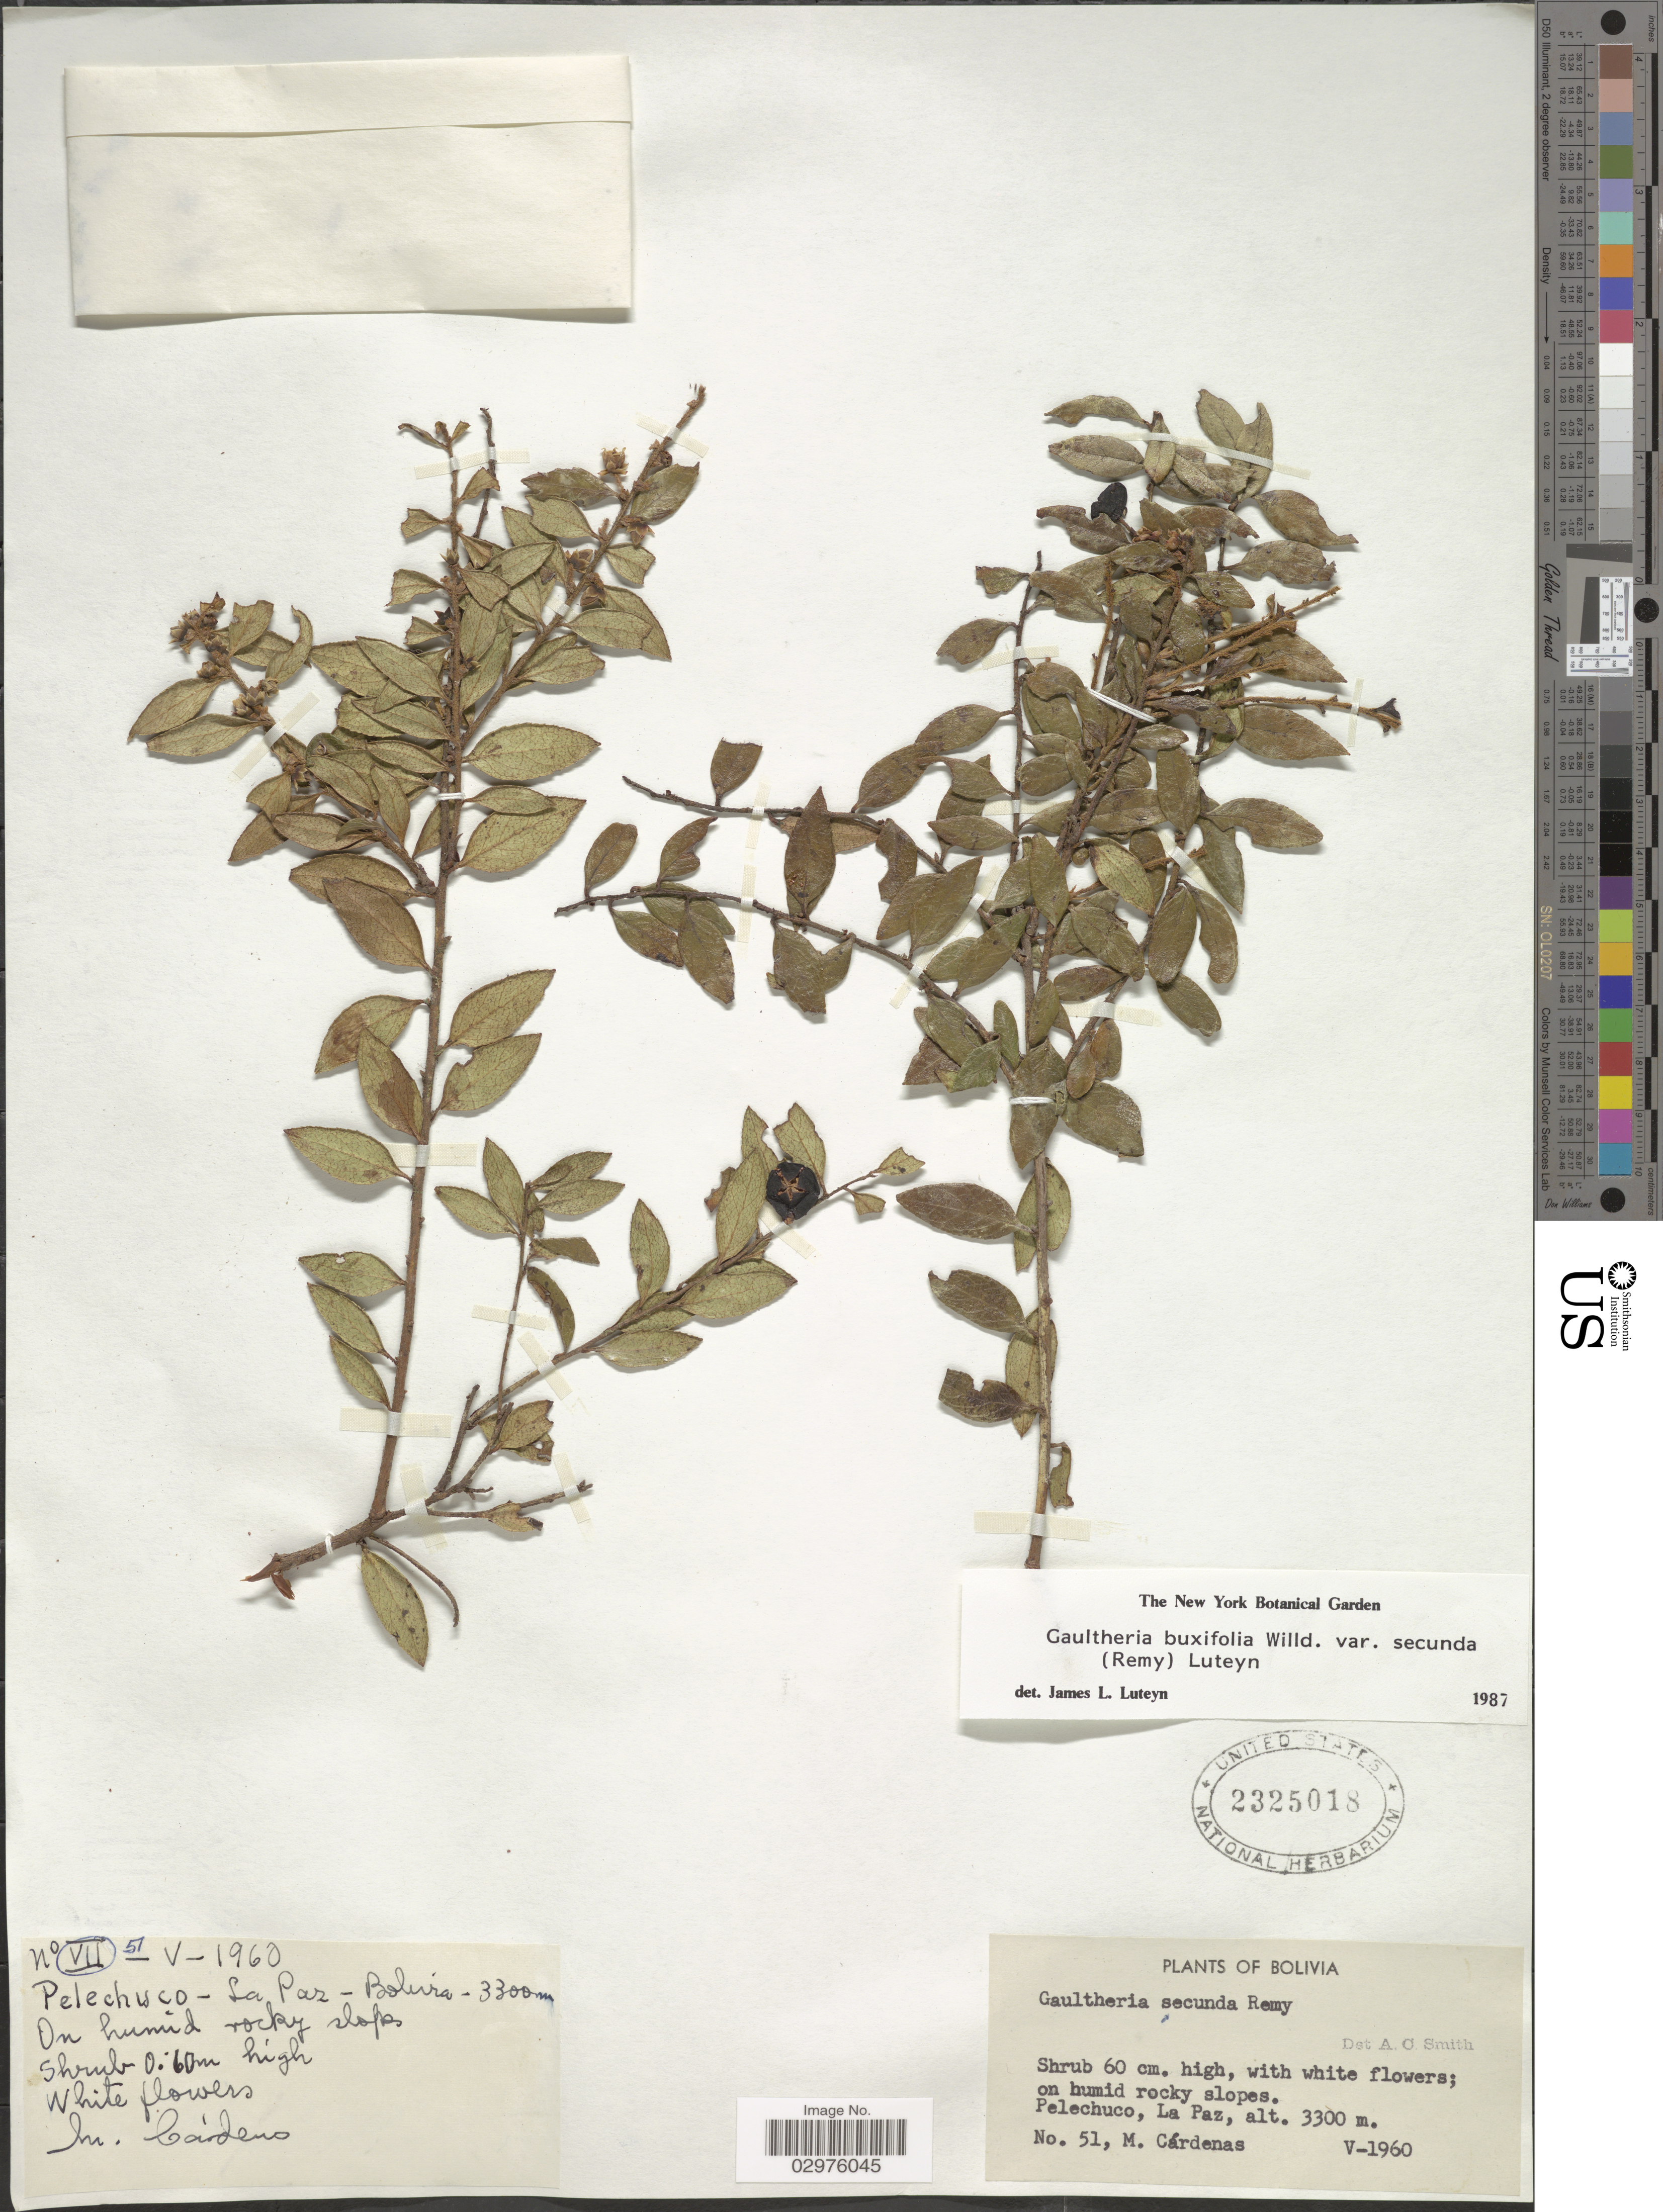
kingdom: Plantae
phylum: Tracheophyta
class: Magnoliopsida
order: Ericales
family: Ericaceae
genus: Gaultheria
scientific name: Gaultheria buxifolia var. secunda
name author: (J. Rémy) Luteyn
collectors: M. Cárdenas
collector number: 51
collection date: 1960-05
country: Bolivia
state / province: La Paz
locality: Pelechuco, La Paz.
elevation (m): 3300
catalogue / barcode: US 2325018